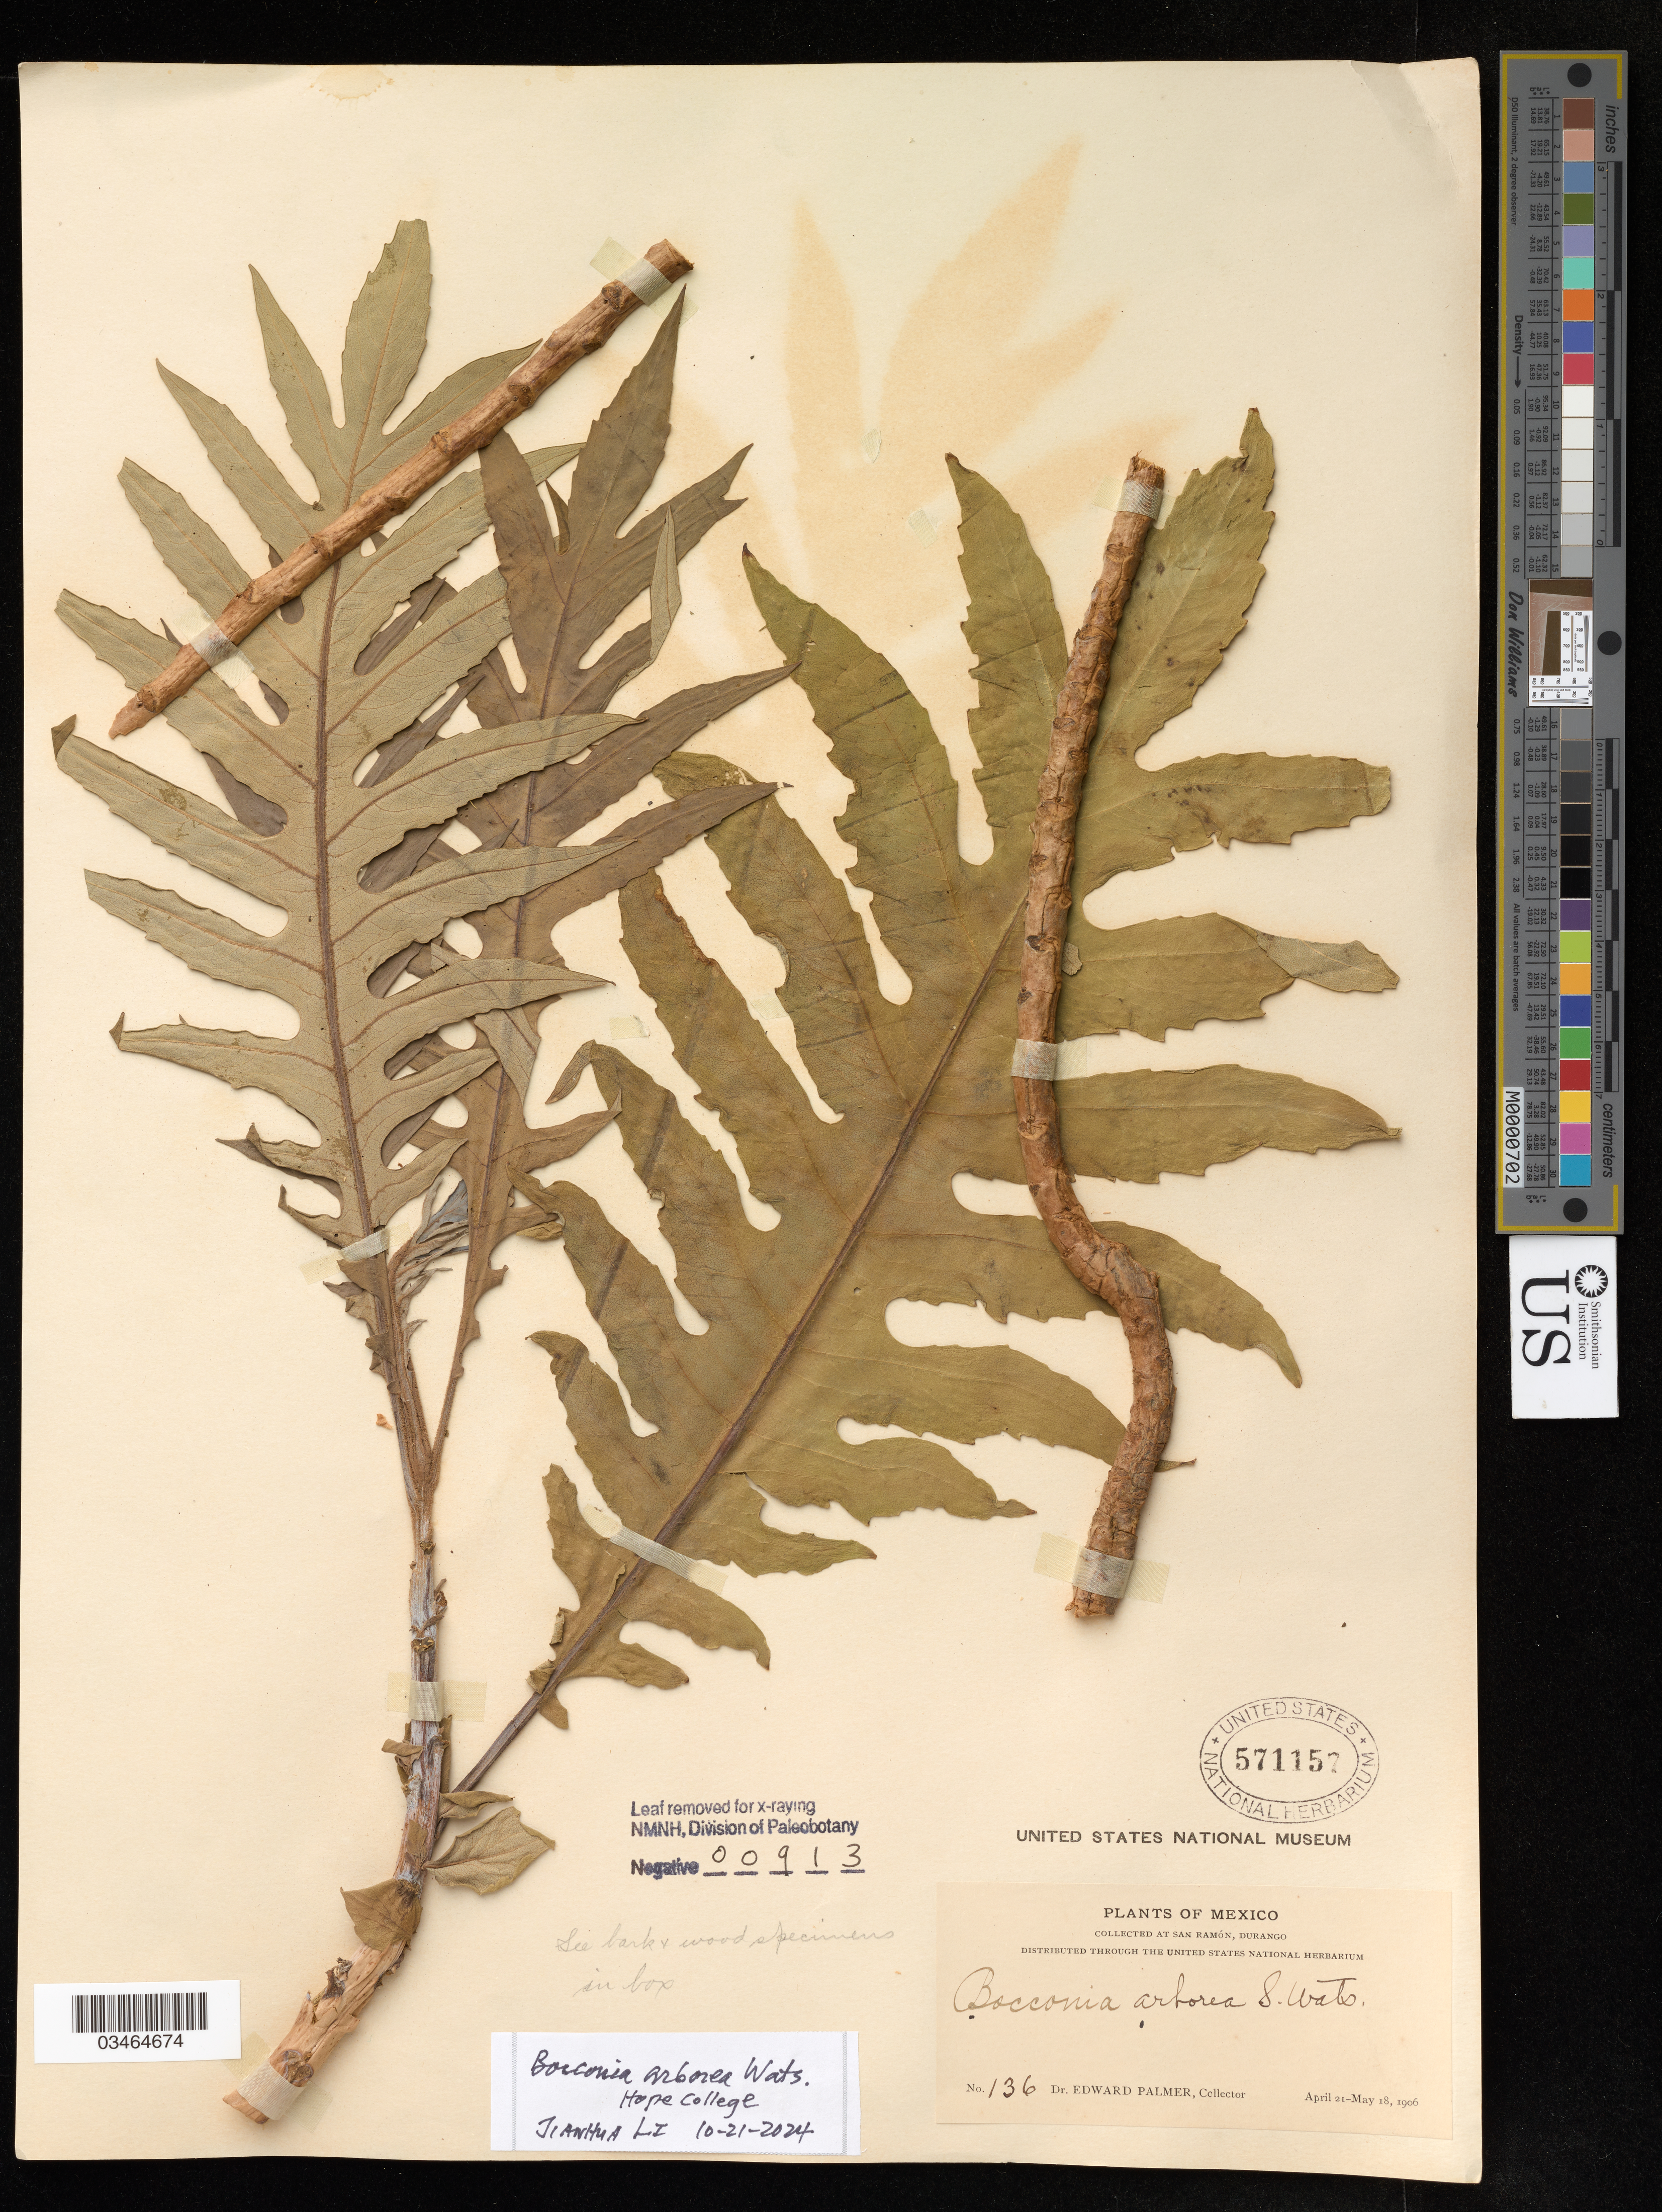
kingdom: Plantae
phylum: Tracheophyta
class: Magnoliopsida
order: Ranunculales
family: Papaveraceae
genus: Bocconia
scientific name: Bocconia arborea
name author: S. Watson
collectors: E. Palmer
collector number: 136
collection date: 1906-04-21/1906-05-18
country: Mexico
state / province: Durango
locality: San Ramón, Durango.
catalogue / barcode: US 571157